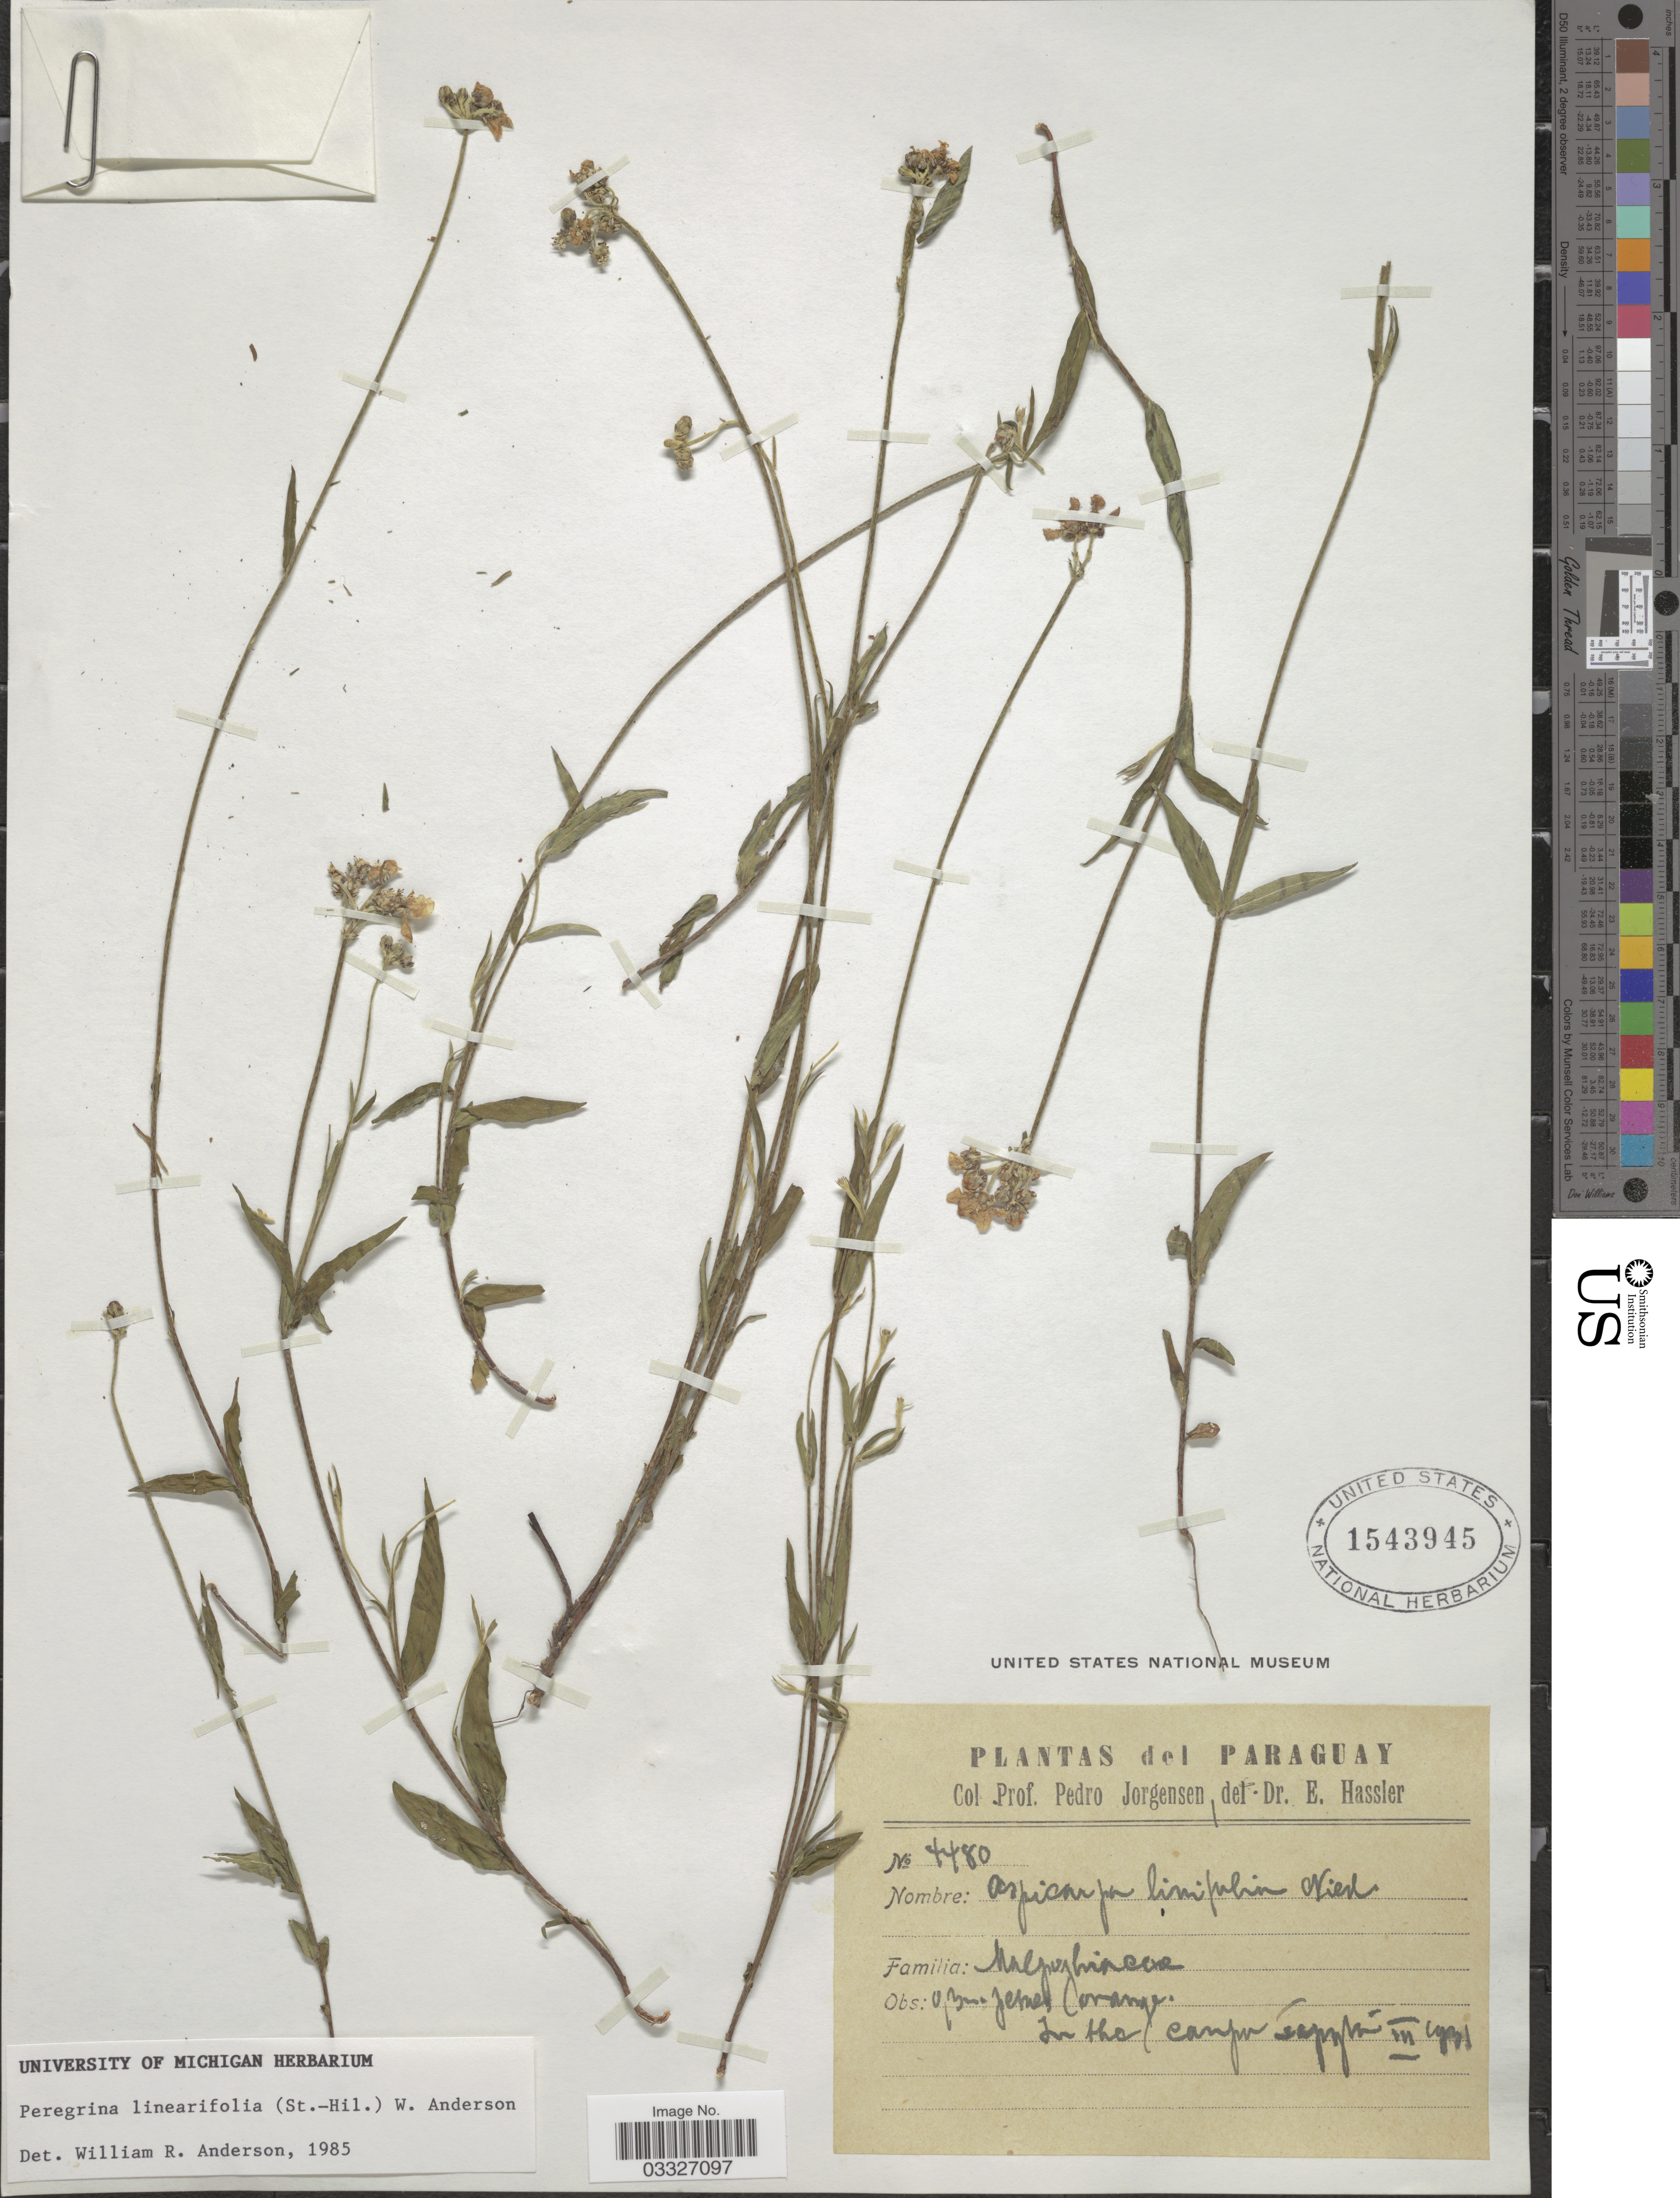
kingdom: Plantae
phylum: Tracheophyta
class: Magnoliopsida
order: Malpighiales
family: Malpighiaceae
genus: Peregrina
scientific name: Peregrina linearifolia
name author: (A. St.-Hil.) W.R. Anderson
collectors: P. Jörgensen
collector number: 4480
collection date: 1931-03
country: Paraguay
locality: In the campos Tapyta.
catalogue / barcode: US 1543945